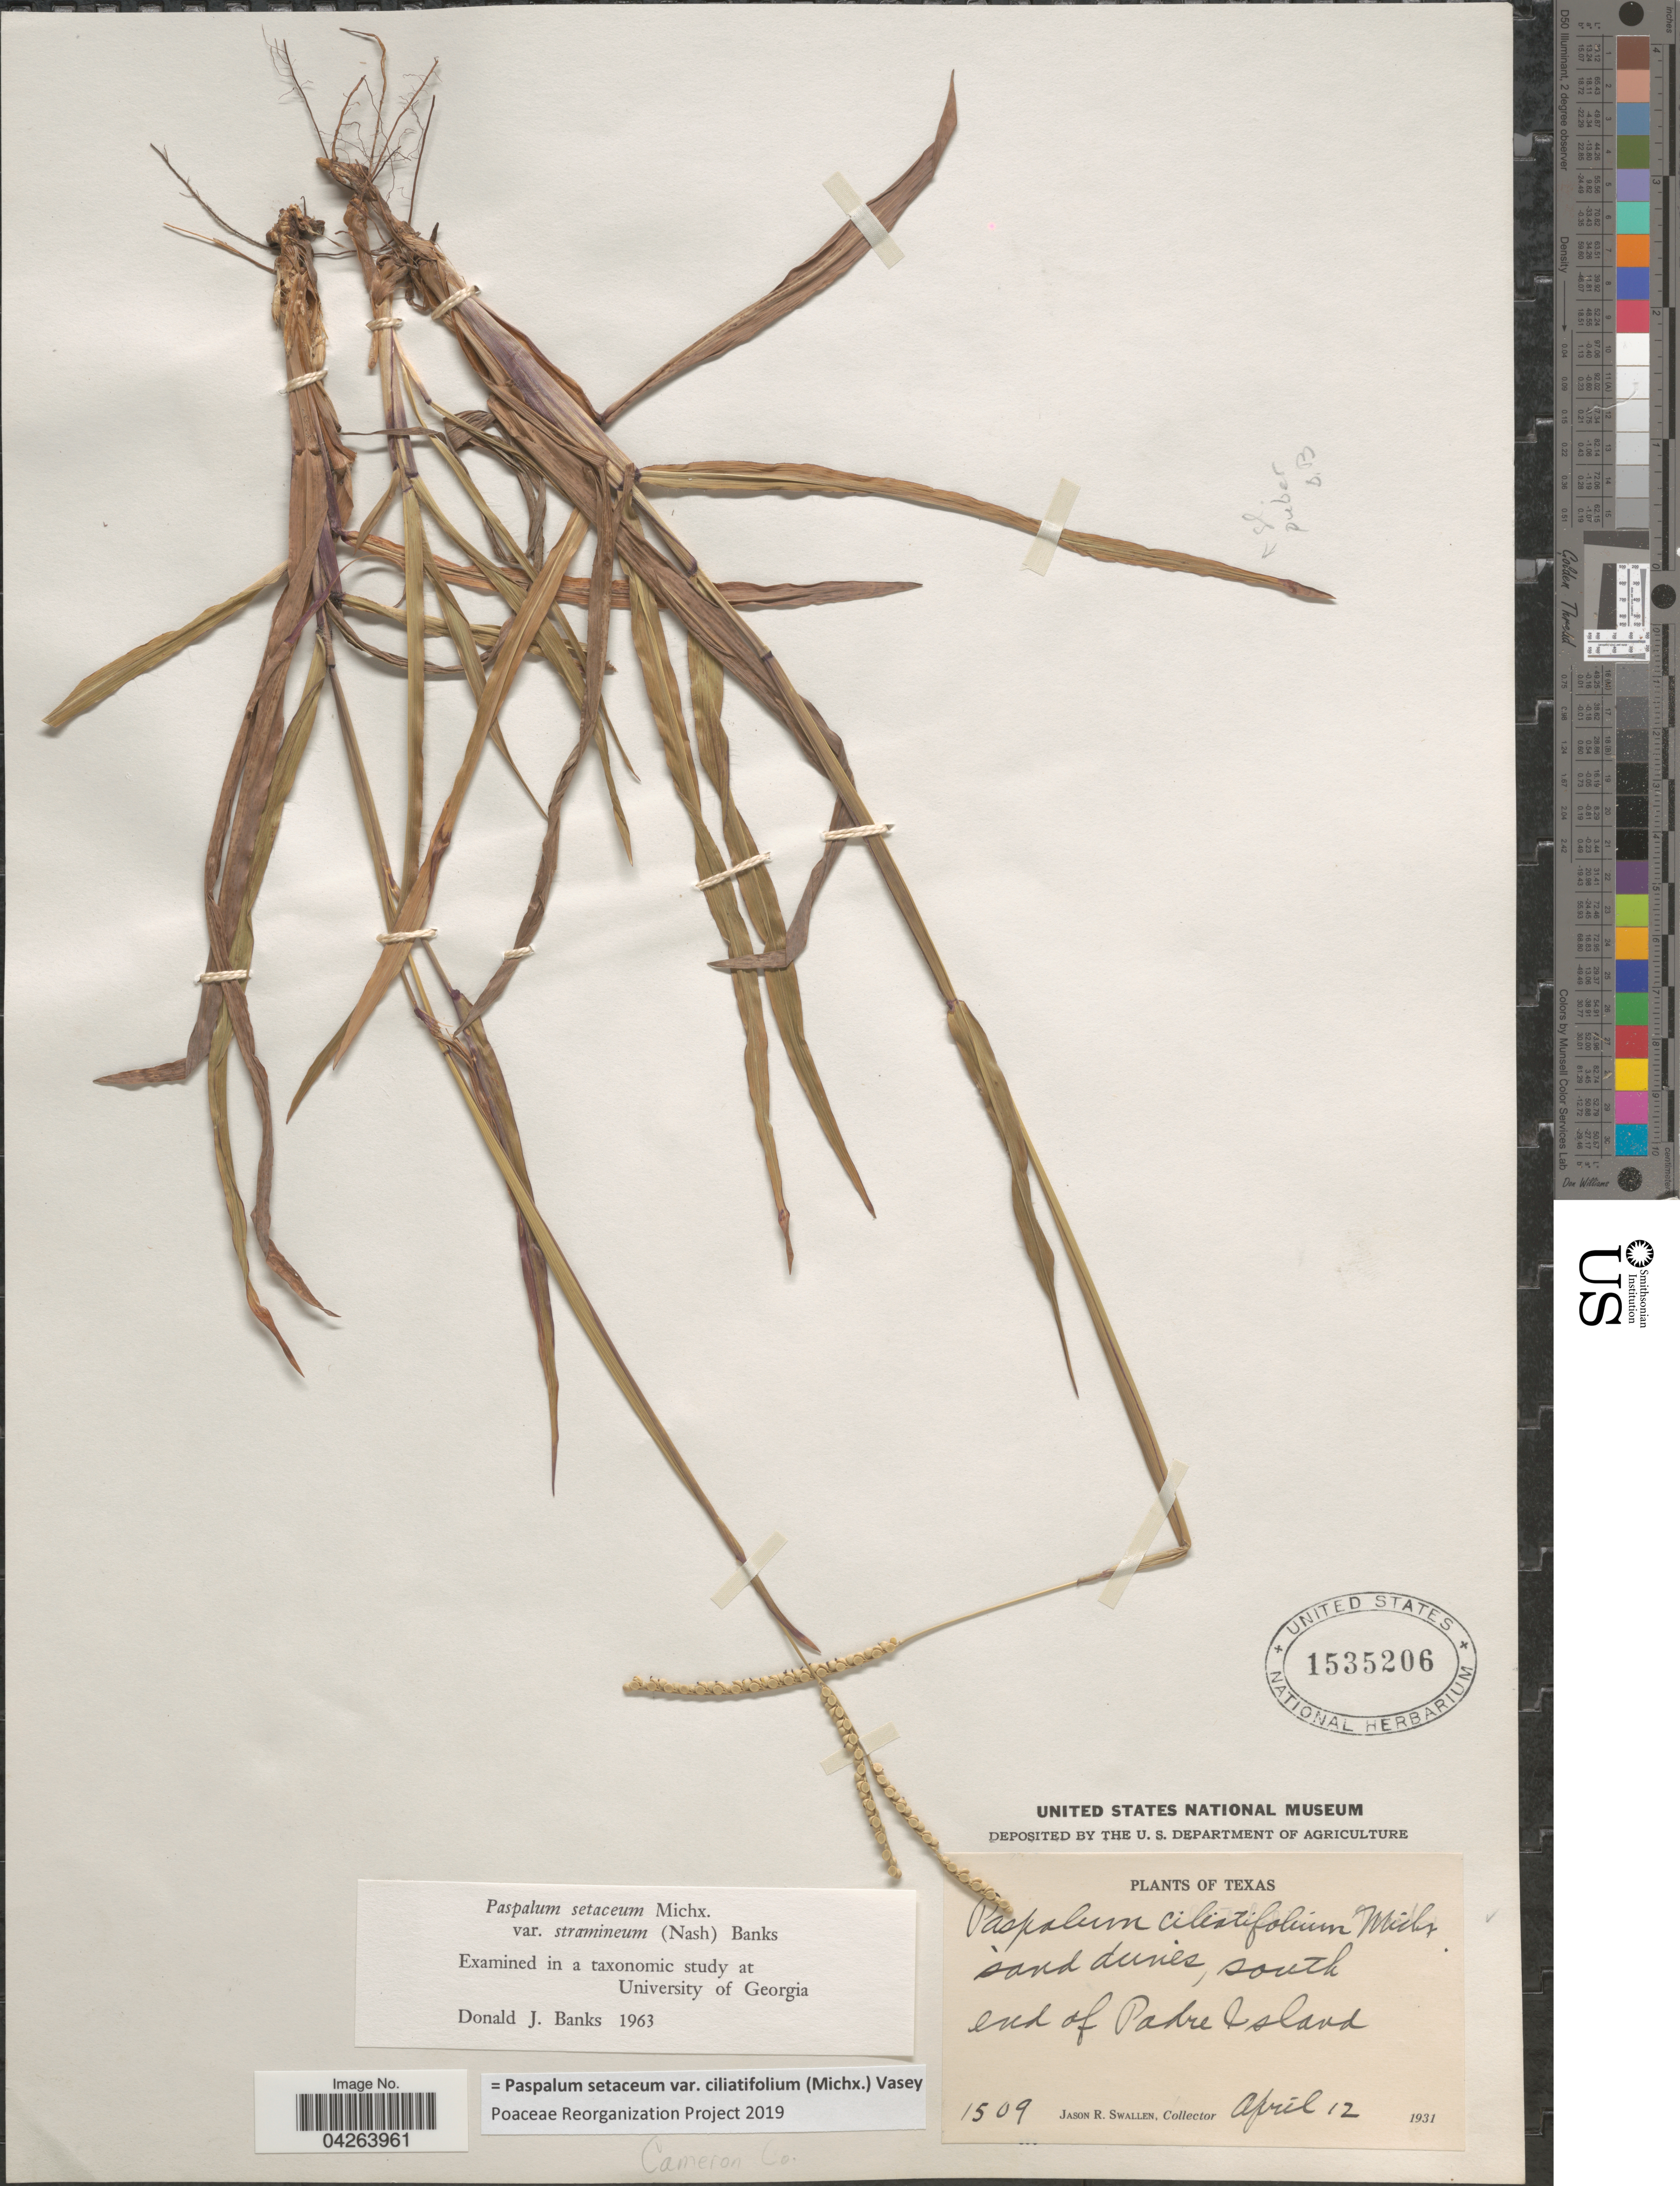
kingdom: Plantae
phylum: Tracheophyta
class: Liliopsida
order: Poales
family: Poaceae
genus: Paspalum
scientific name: Paspalum setaceum var. ciliatifolium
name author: (Michx.) Vasey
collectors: J. R. Swallen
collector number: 1509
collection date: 1931-04-12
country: United States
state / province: Texas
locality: Sand dunes, south end of Padre Island. Cameron Co.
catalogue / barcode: US 1535206